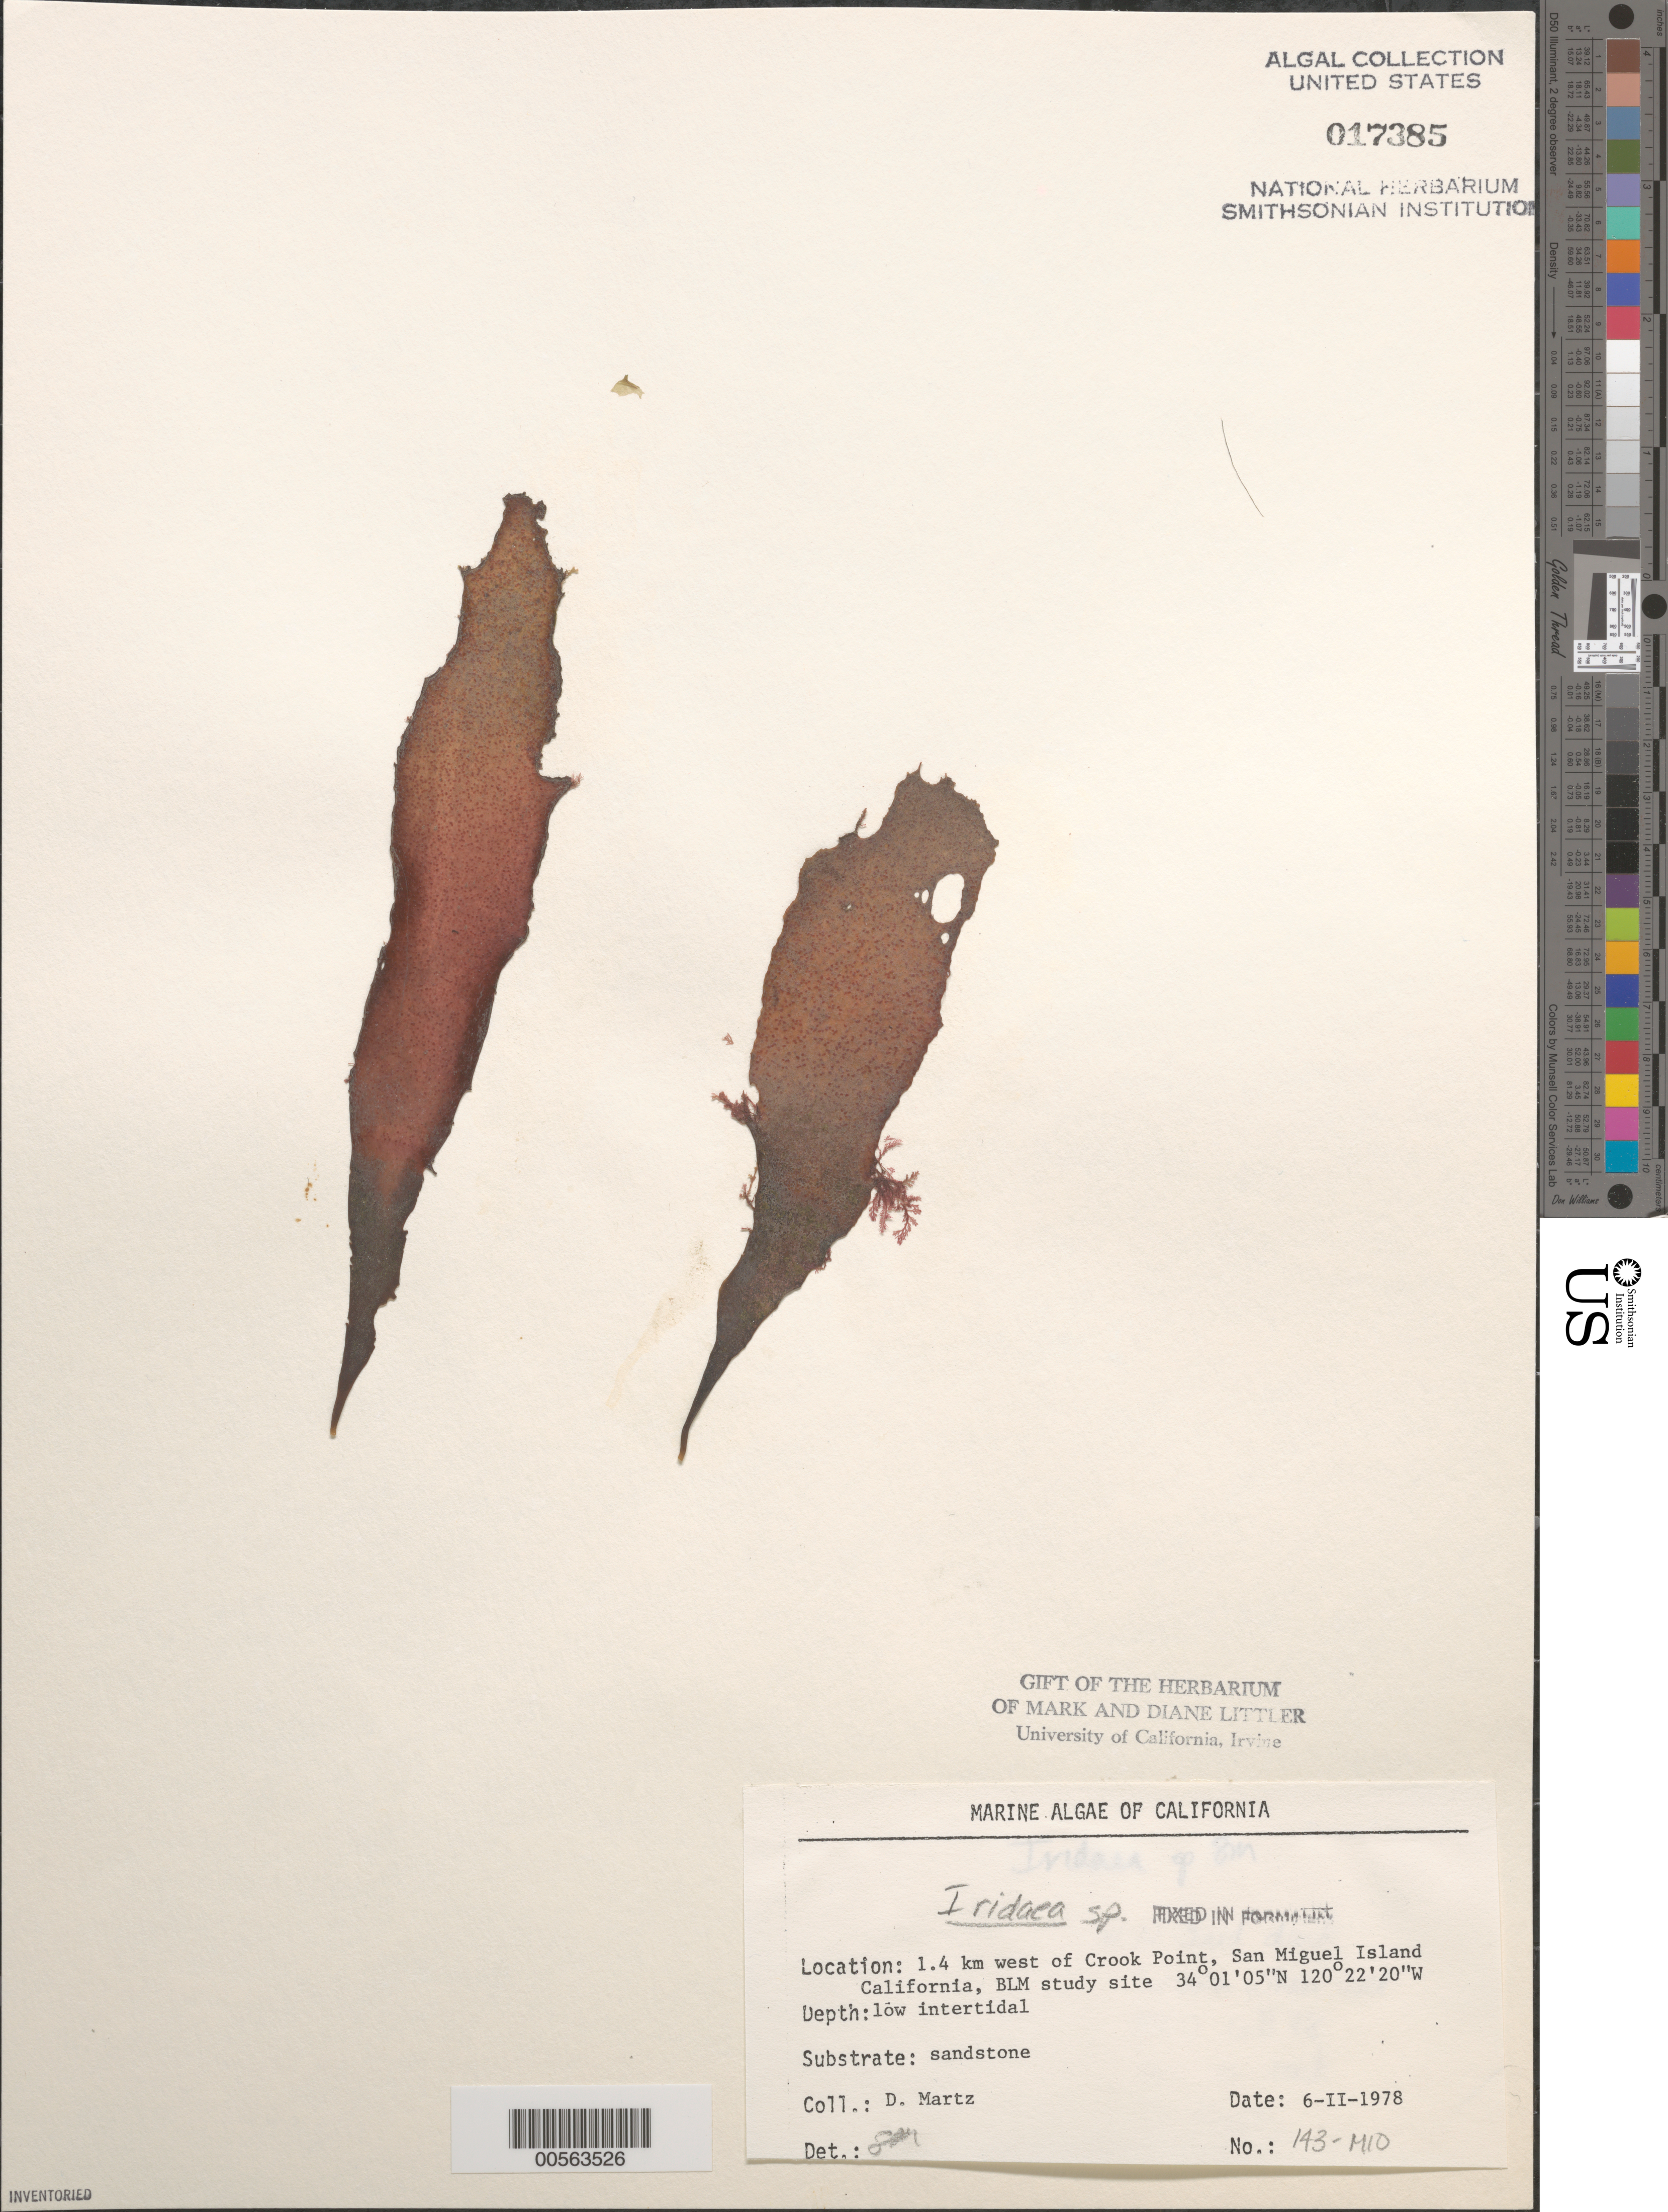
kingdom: Plantae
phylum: Rhodophyta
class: Florideophyceae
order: Gigartinales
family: Gigartinaceae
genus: Iridaea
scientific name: Iridaea sp.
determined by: Murray, S. N.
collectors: D. Martz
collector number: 143-mio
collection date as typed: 06 Feb 1978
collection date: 1978-02-06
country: United States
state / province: California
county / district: Santa Barbara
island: San Miguel Island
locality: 1.4 km north of Crook Point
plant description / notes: BLM-SOCALBIGHT Rocky Intertidal Survey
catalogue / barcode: US 17385